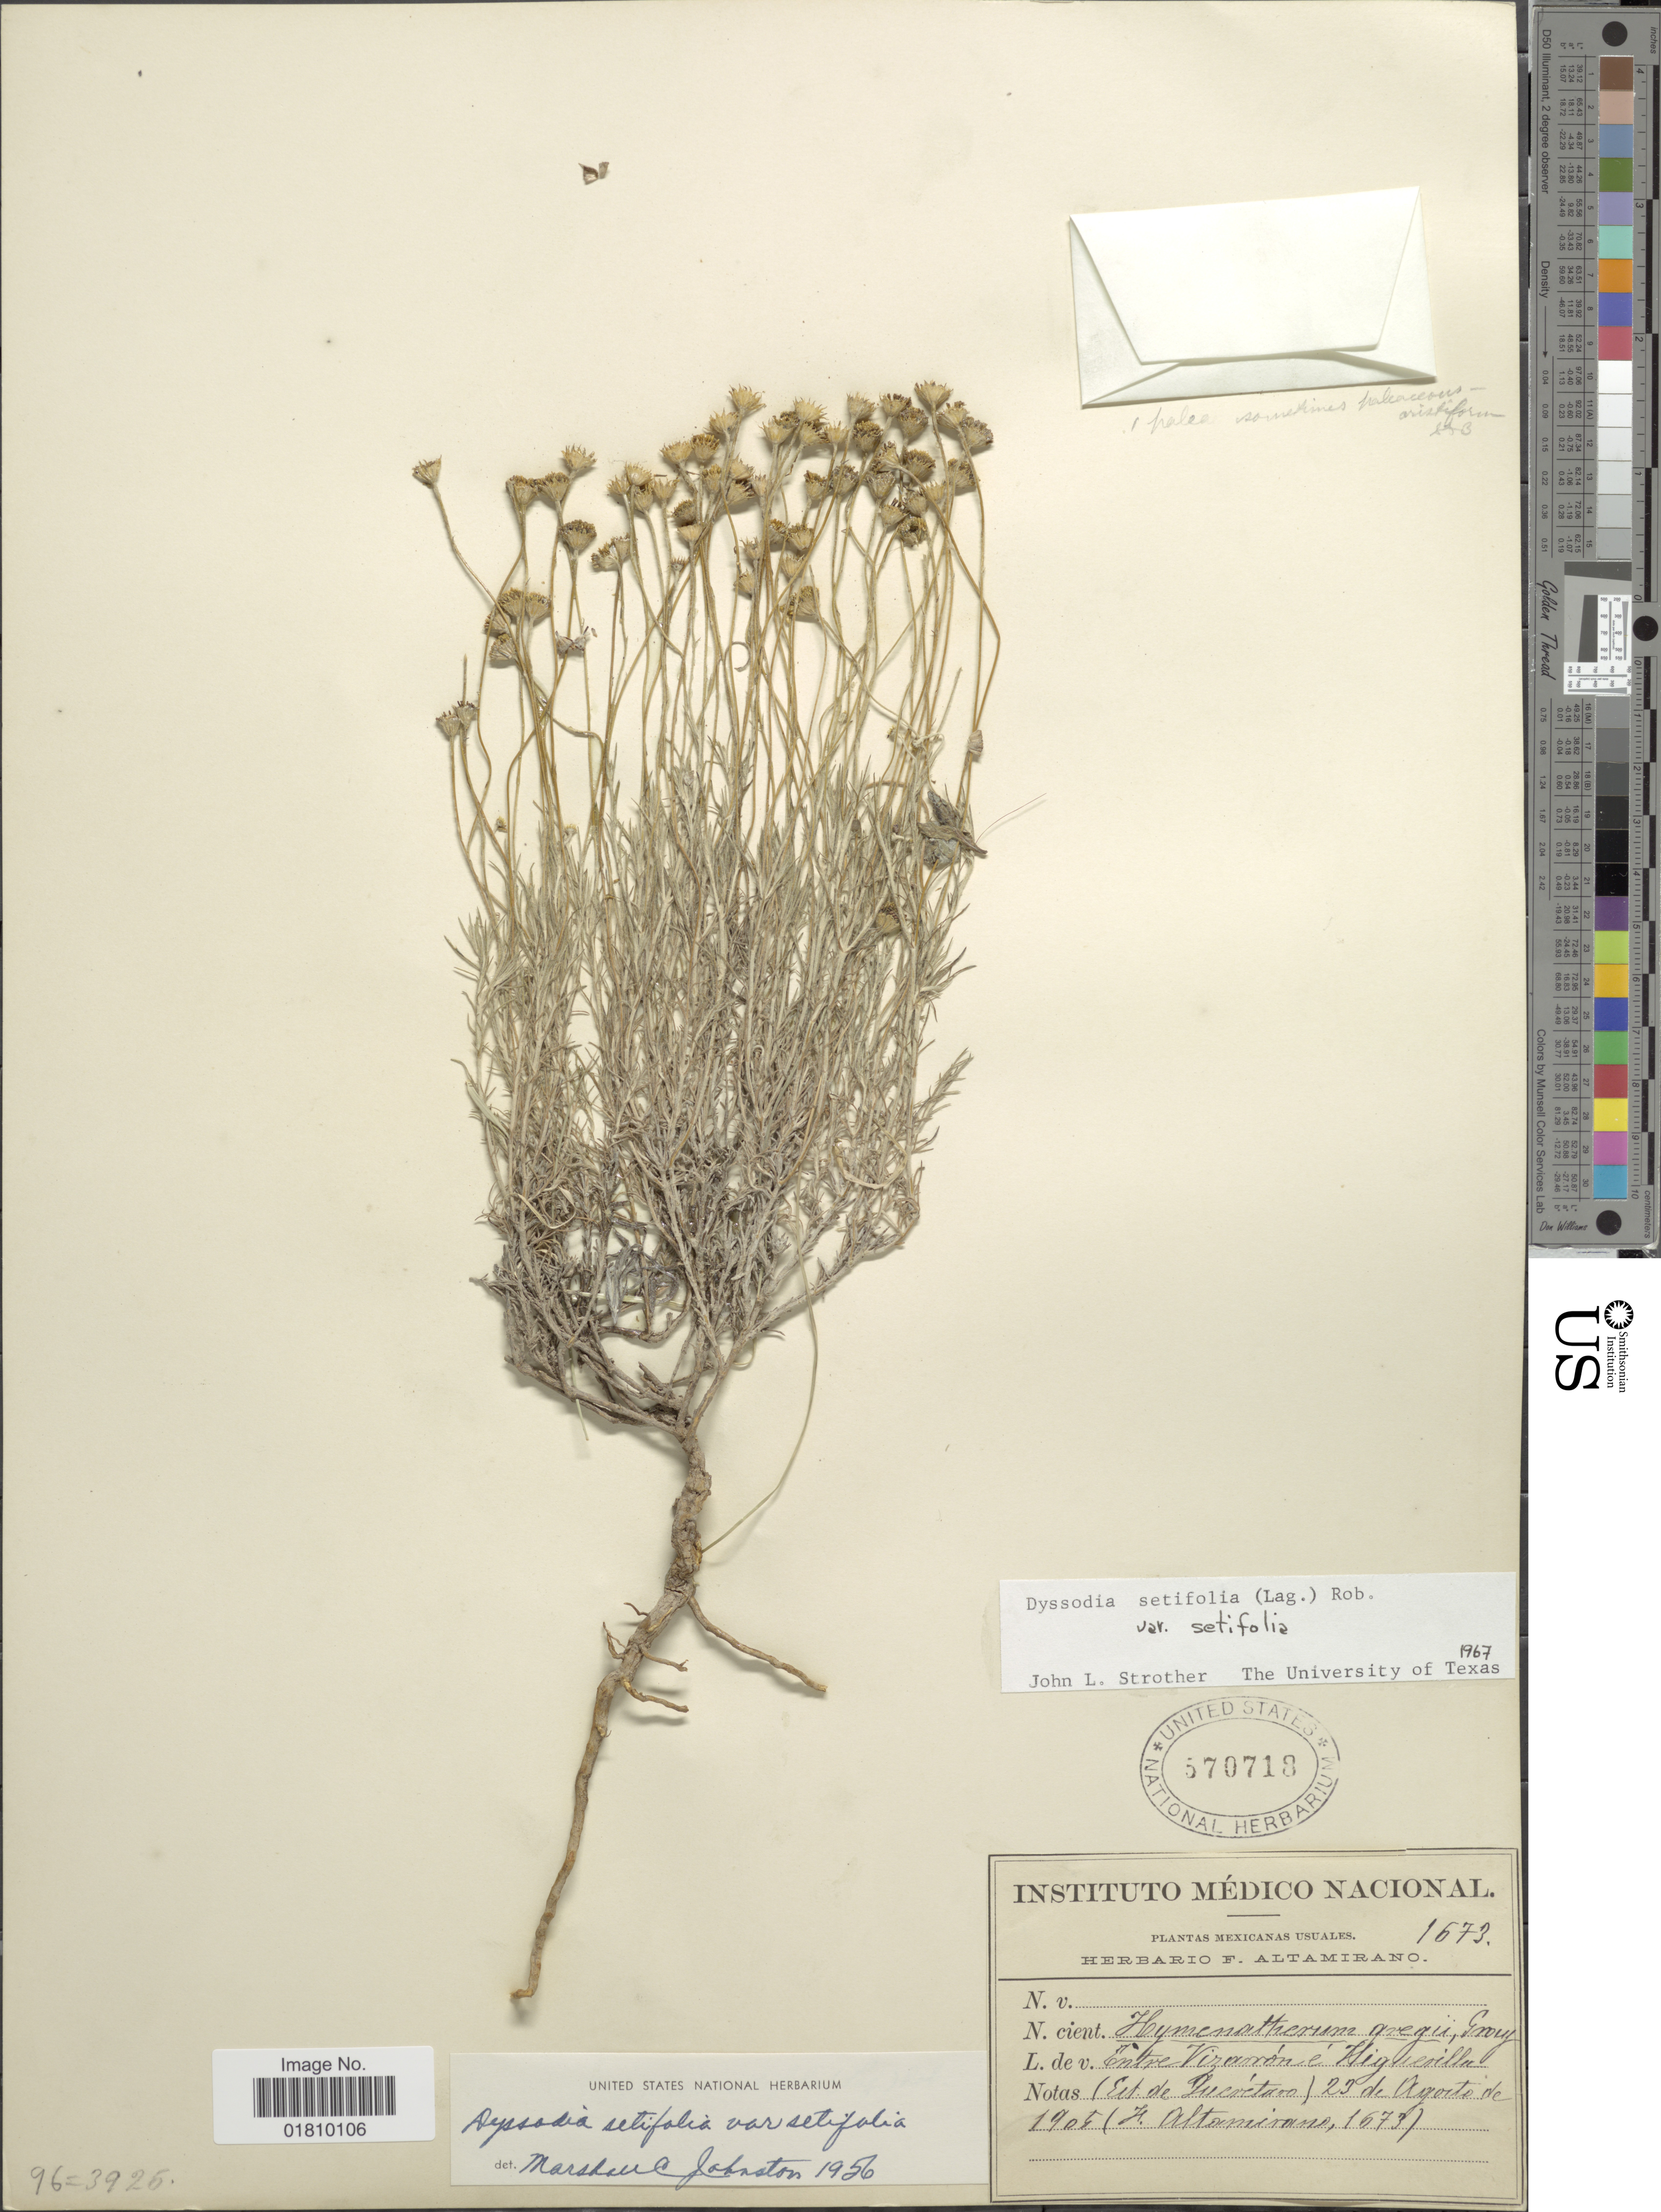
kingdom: Plantae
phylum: Tracheophyta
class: Magnoliopsida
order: Asterales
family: Asteraceae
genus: Thymophylla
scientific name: Thymophylla setifolia var. setifolia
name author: Lag.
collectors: F. Altamirano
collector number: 1673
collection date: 1905-08-23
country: Mexico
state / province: Querétaro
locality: Mexicanas Usales, entre Vizarrón é Higuerilla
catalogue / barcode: US 570718